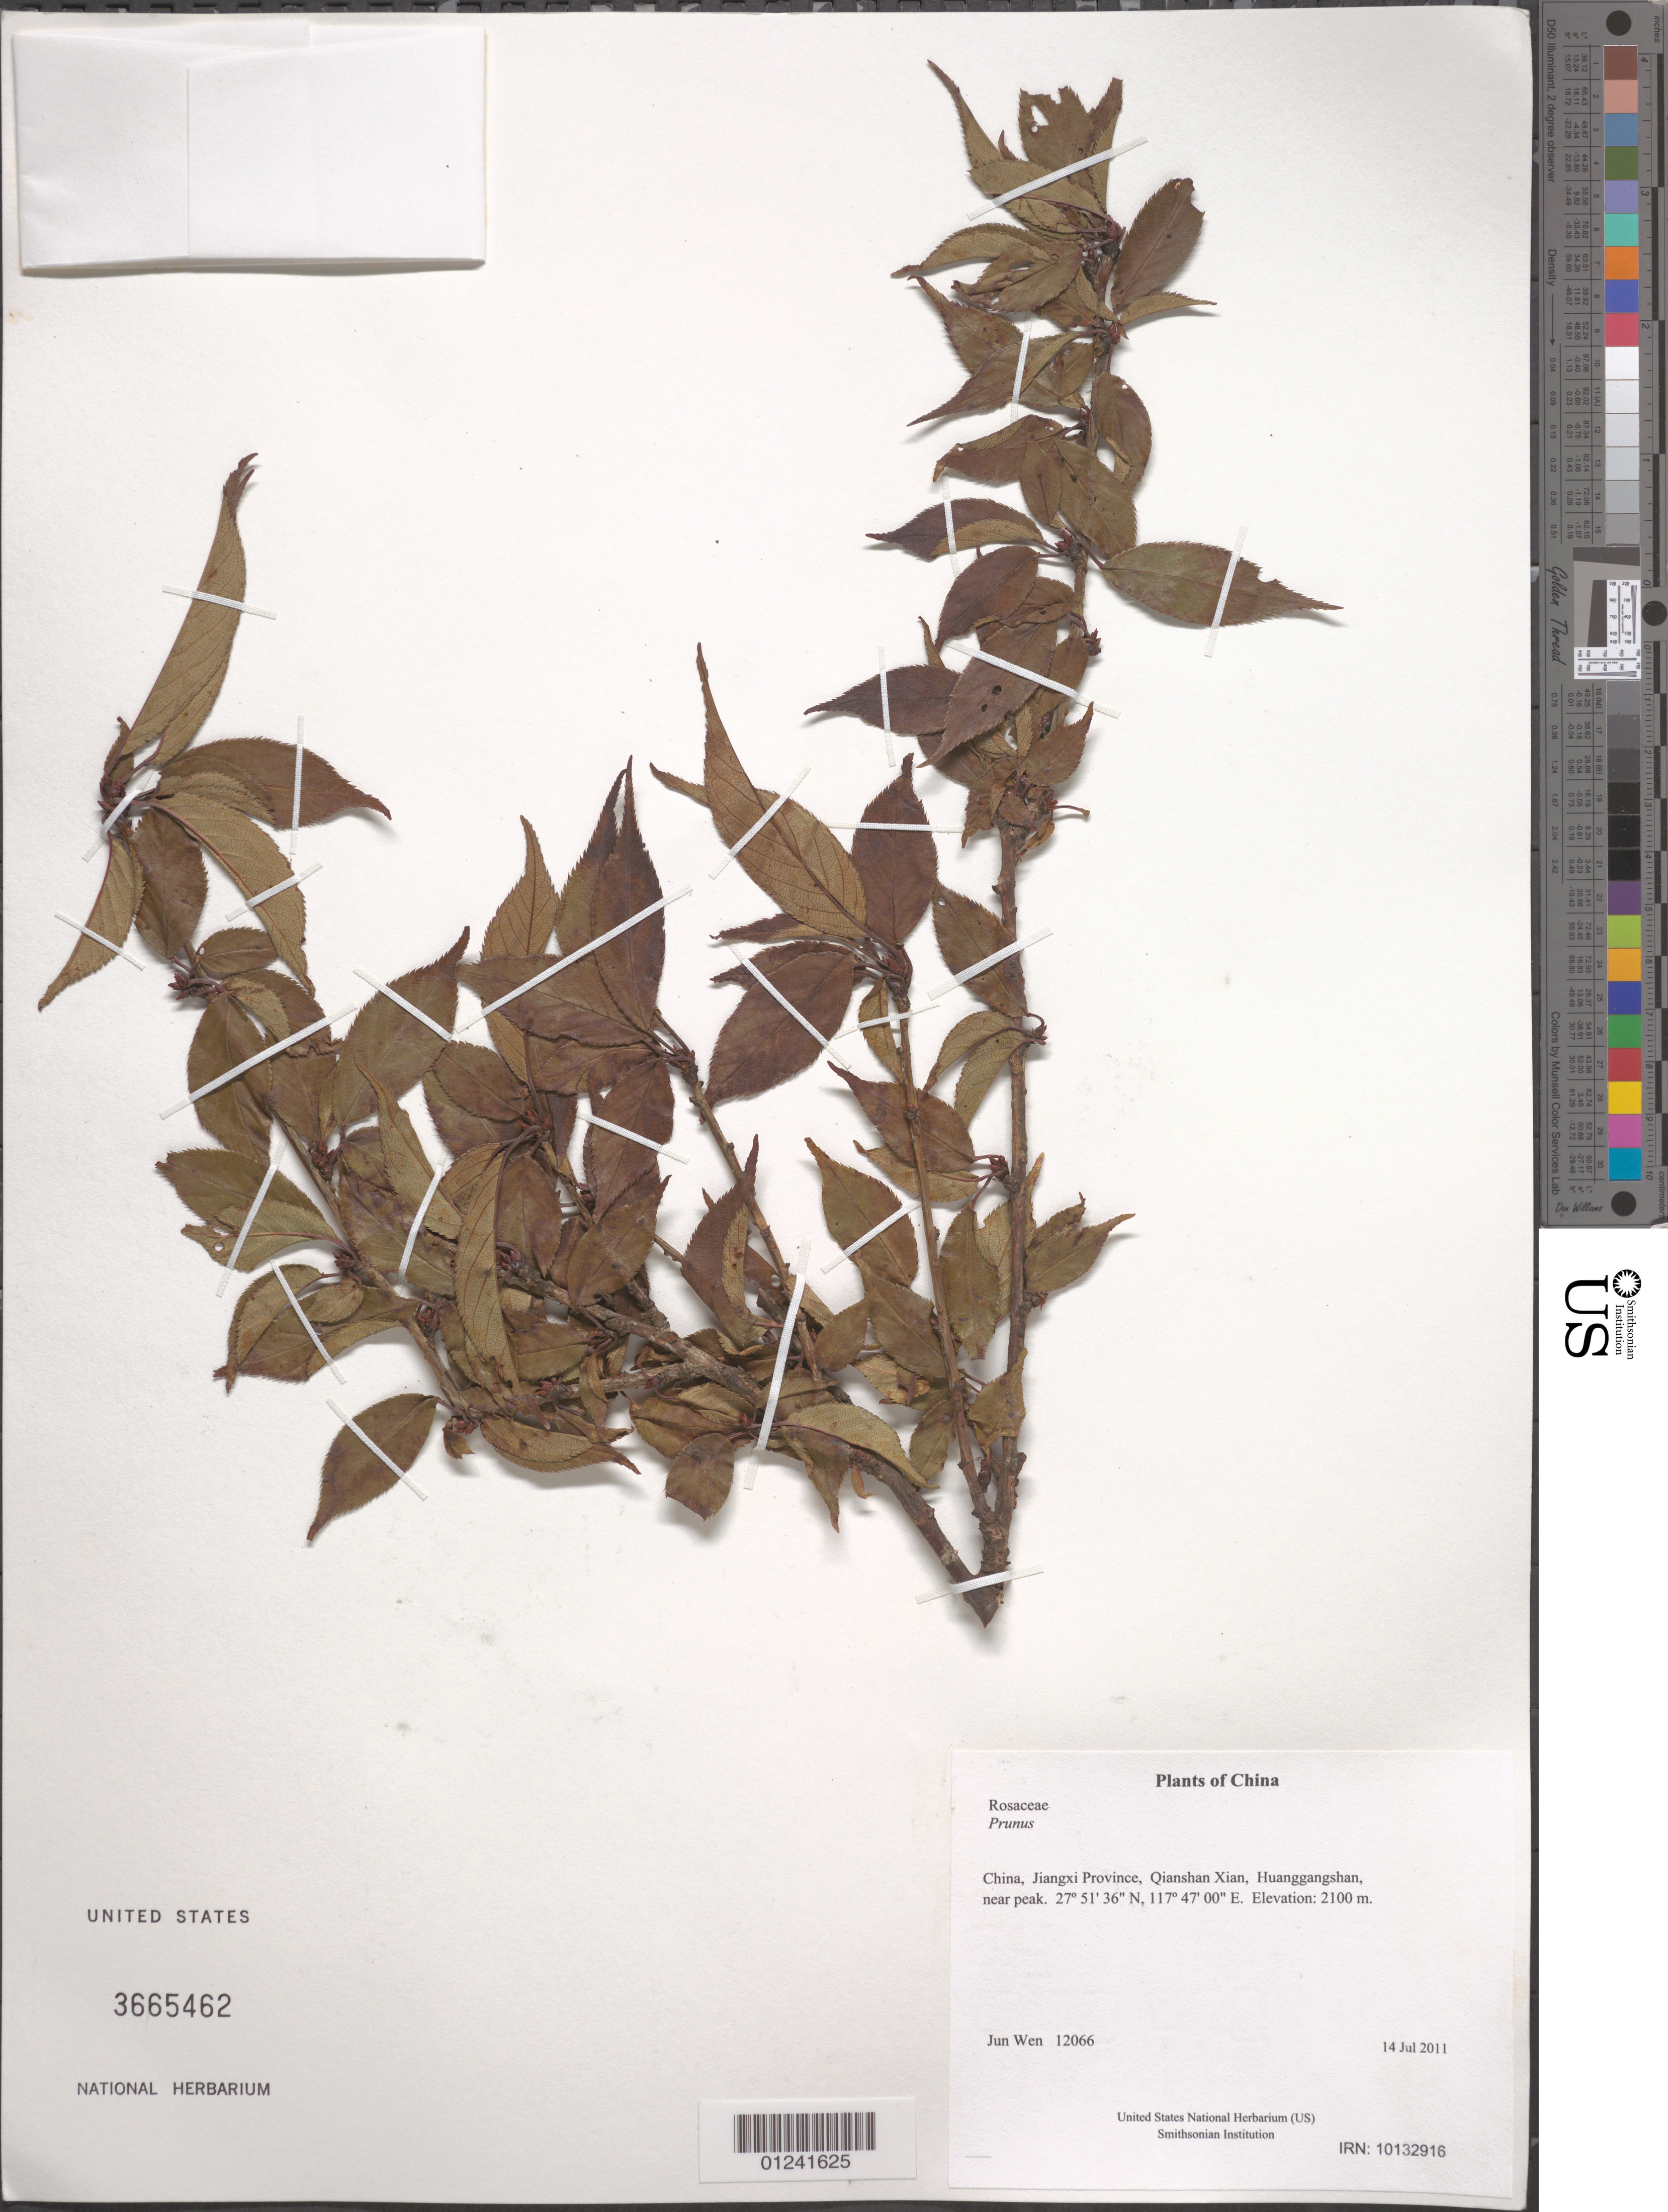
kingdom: Plantae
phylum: Tracheophyta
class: Magnoliopsida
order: Rosales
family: Rosaceae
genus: Prunus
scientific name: Prunus sp.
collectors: J. Wen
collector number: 12066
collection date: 2011-07-14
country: China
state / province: Jiangxi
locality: Qianshan Xian, Huanggangshan, near peak.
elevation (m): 2100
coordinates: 27 51.605 N, 117 47.003 E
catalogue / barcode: US 3665462